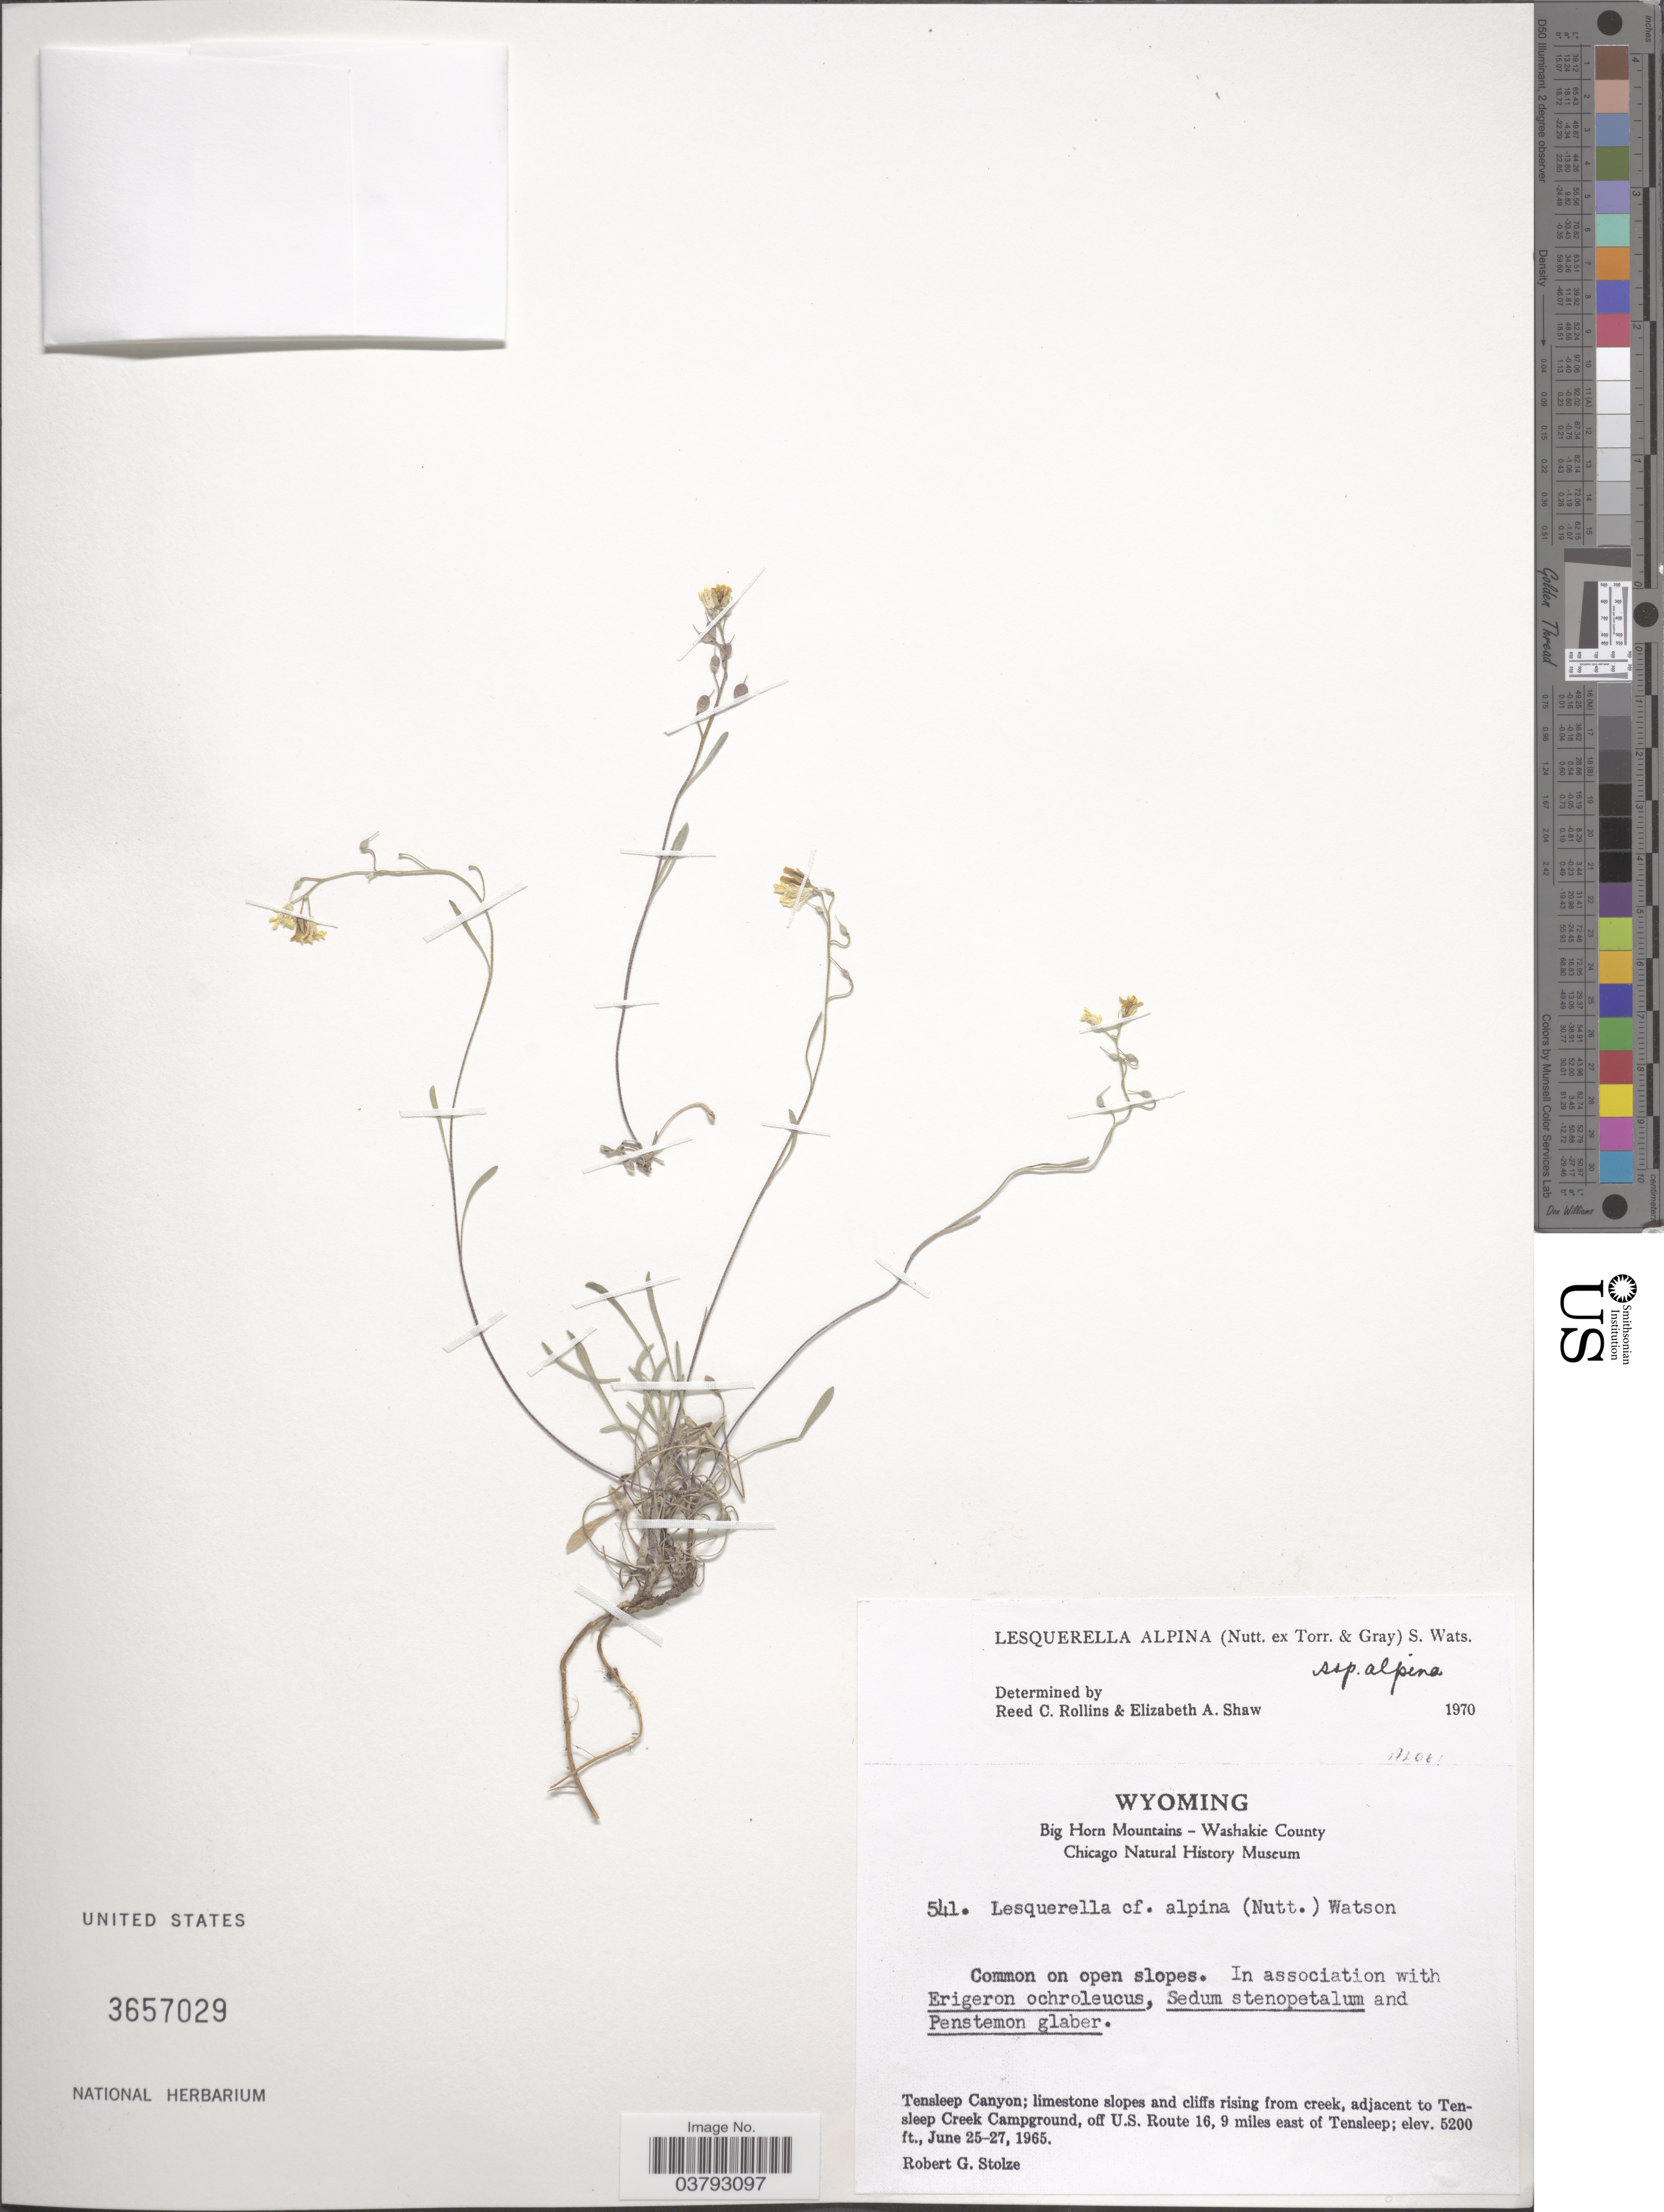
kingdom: Plantae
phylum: Tracheophyta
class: Magnoliopsida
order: Brassicales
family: Brassicaceae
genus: Lesquerella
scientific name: Lesquerella alpina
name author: (Nutt.) S. Watson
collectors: R. G. Stolze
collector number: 541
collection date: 1965-06-25/1965-06-27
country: United States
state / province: Wyoming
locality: Big Horn Mountains - Washakie County. Tensleep Canyon; limestone slopes and cliffs rising from creek, adjacent to Tensleep Creek Campground, off U.S. Route 16, 9 miles east of Tensleep.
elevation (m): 1585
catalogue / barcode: US 3657029